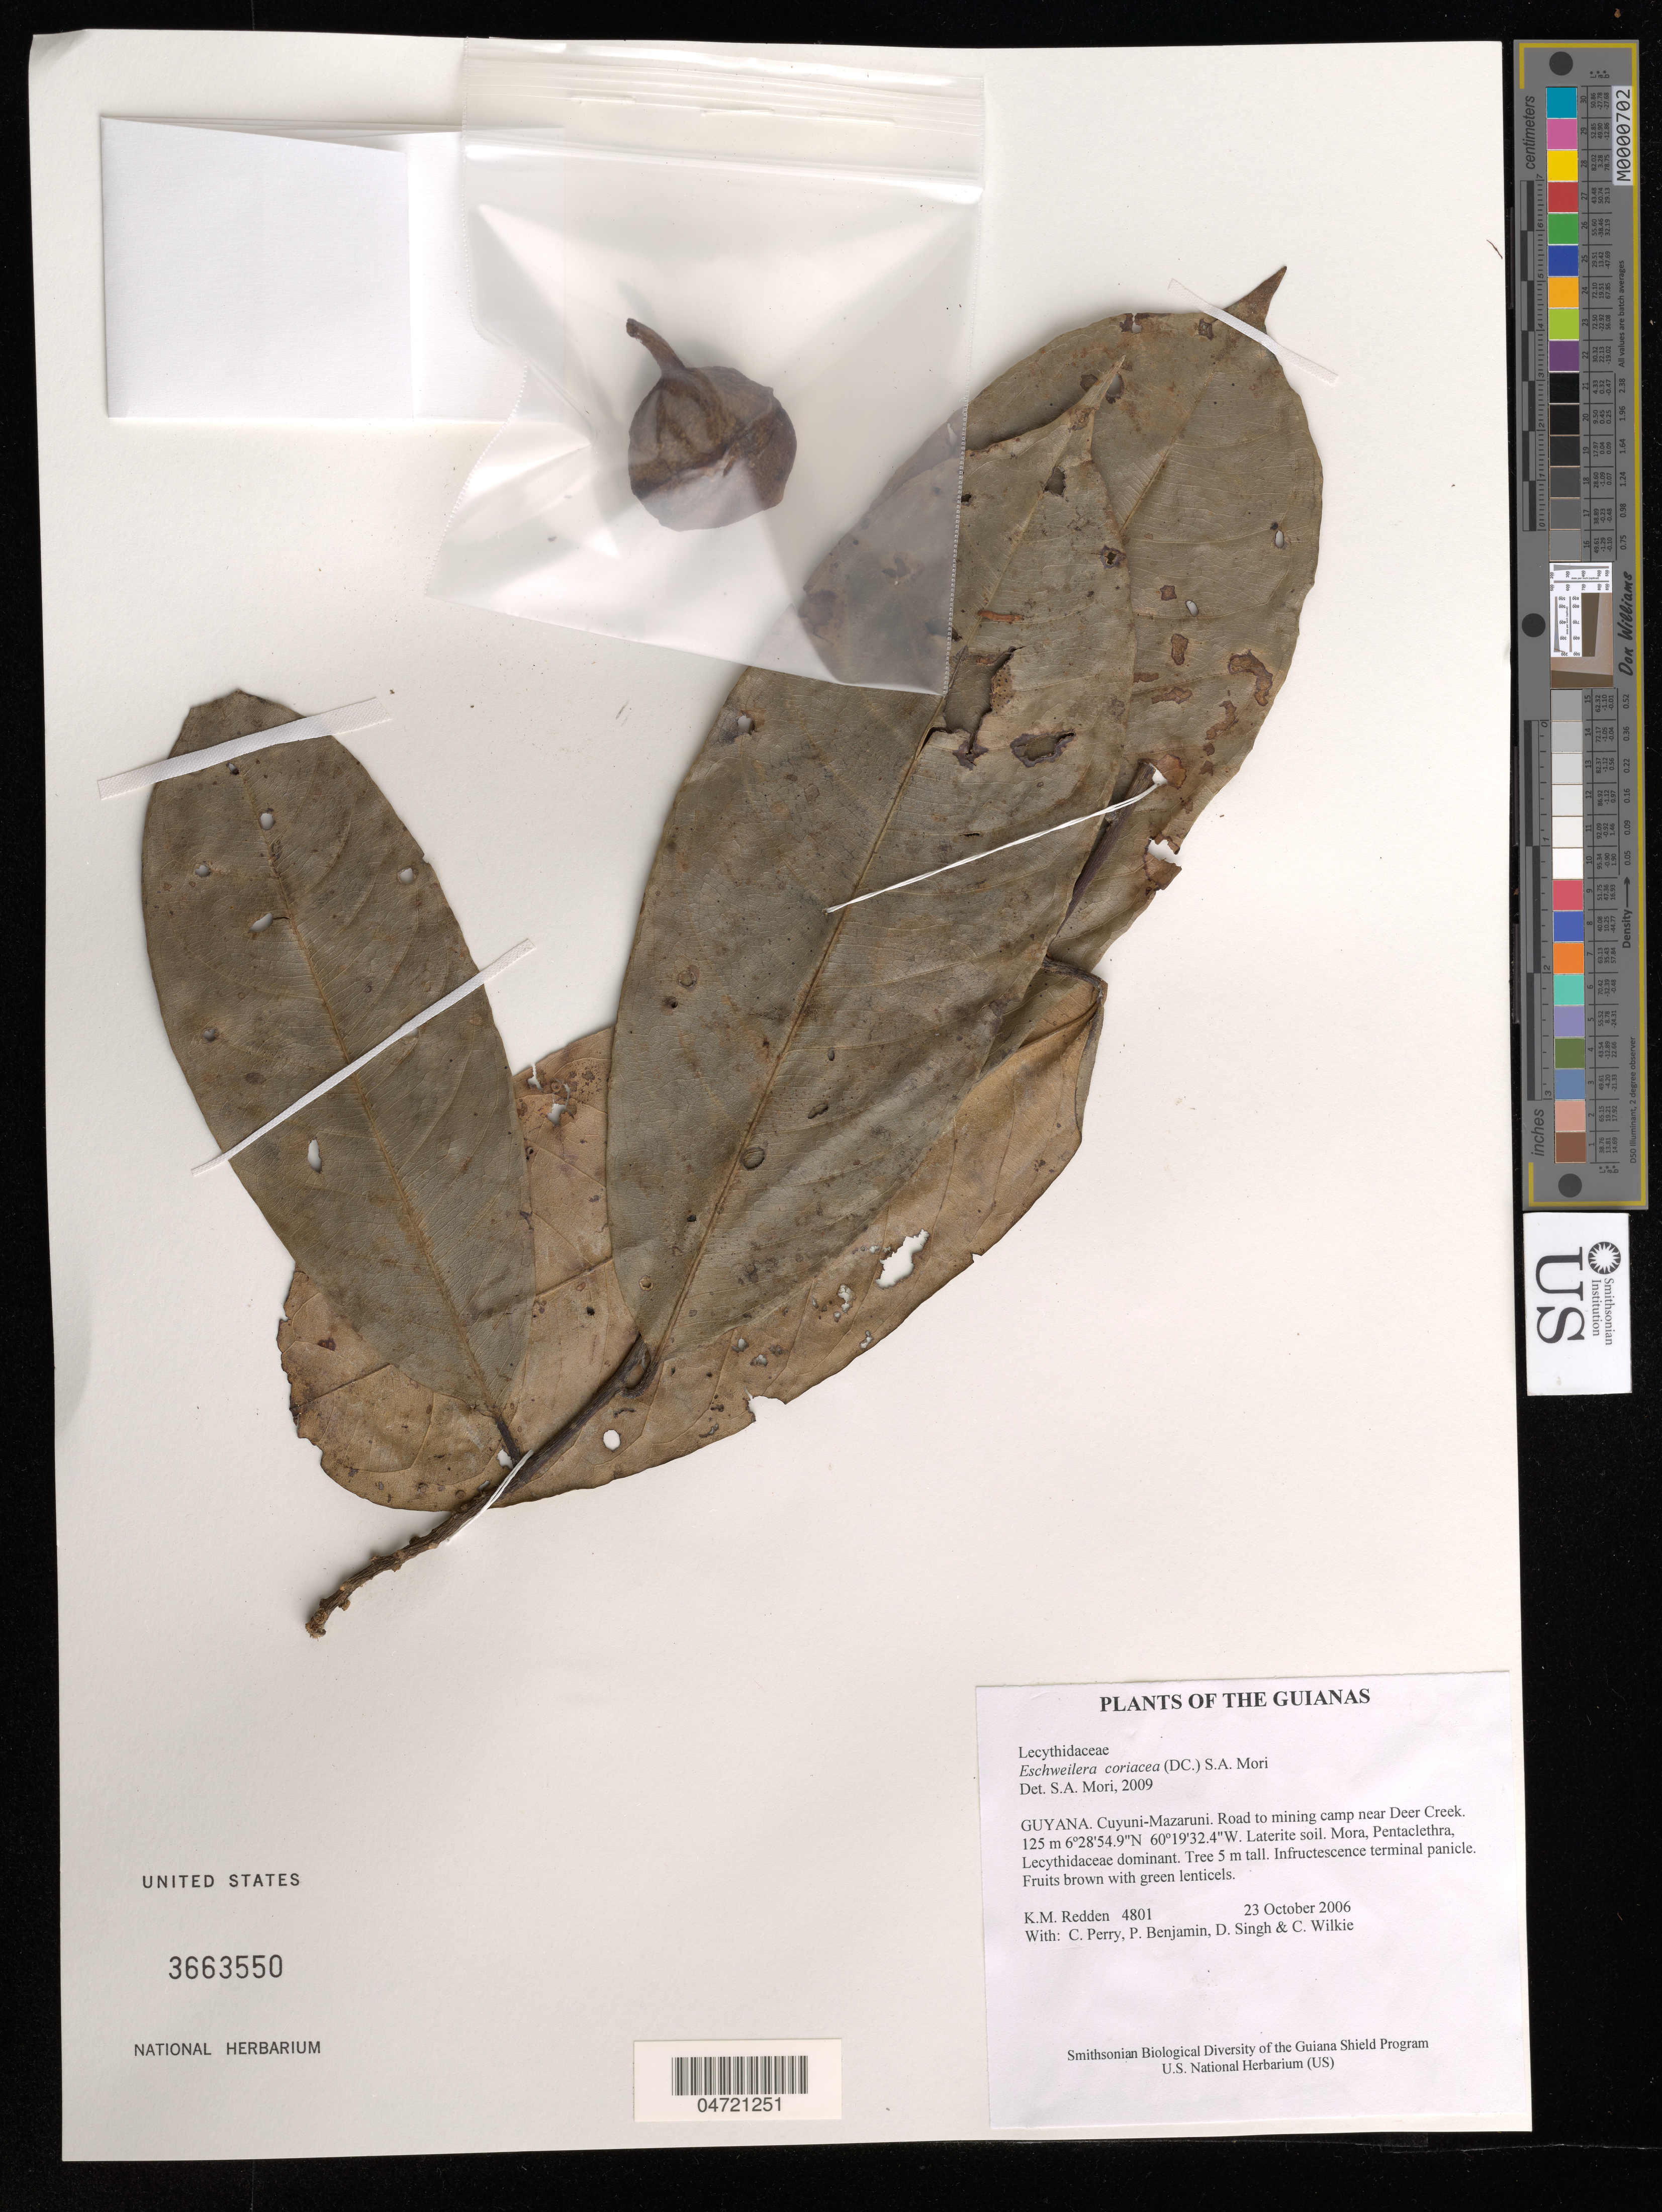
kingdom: Plantae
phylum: Tracheophyta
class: Magnoliopsida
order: Ericales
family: Lecythidaceae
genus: Eschweilera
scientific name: Eschweilera coriacea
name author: (DC.) S.A. Mori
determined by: Mori, Scott A.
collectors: K. M. Redden, C. Perry, P. Benjamin, D. Singh & C. Wilkie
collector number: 4801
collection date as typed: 23 October 2006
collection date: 2006-10-23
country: Guyana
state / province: Cuyuni-Mazaruni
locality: Road to mining camp near Deer Creek.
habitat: Laterite soil. Mora, Pentaclethra, Lecythidaceae dominant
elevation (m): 125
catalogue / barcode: US 3663550